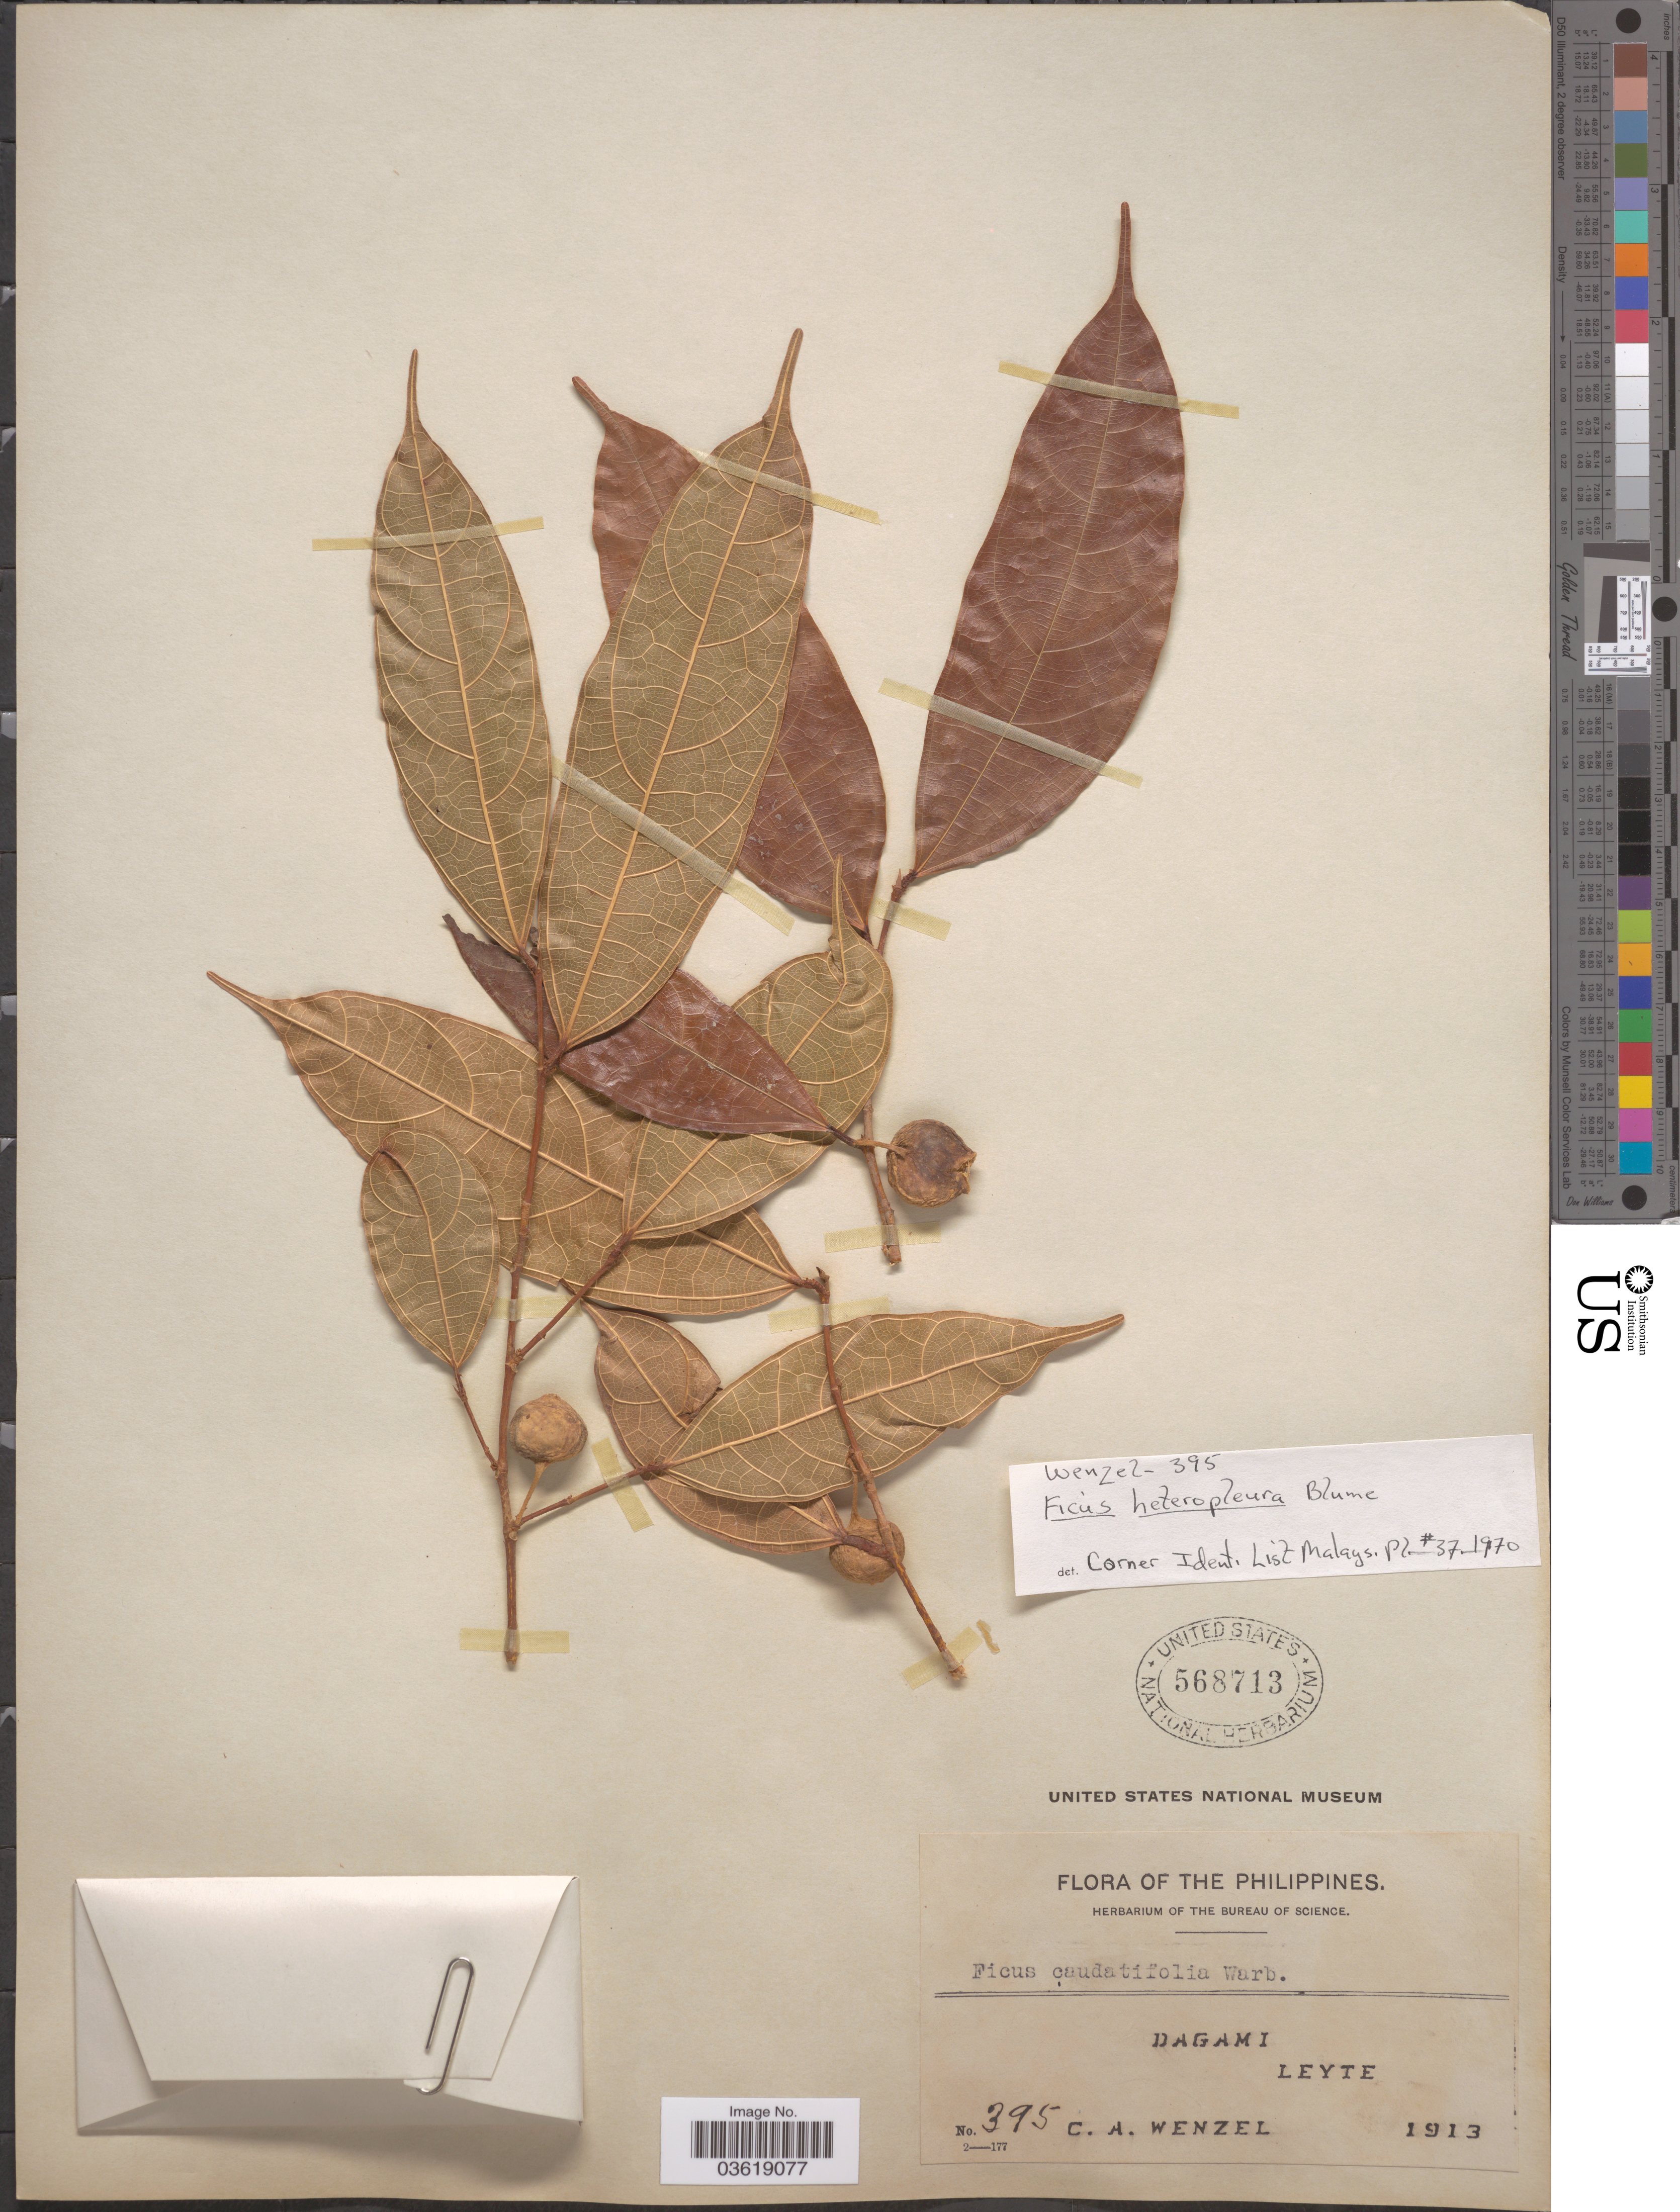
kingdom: Plantae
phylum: Tracheophyta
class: Magnoliopsida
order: Rosales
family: Moraceae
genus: Ficus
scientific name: Ficus heteropleura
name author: Blume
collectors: C. Wenzel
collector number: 395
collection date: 1913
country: Philippines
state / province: Eastern Visayas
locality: Dagami, Leyte.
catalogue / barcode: US 568713